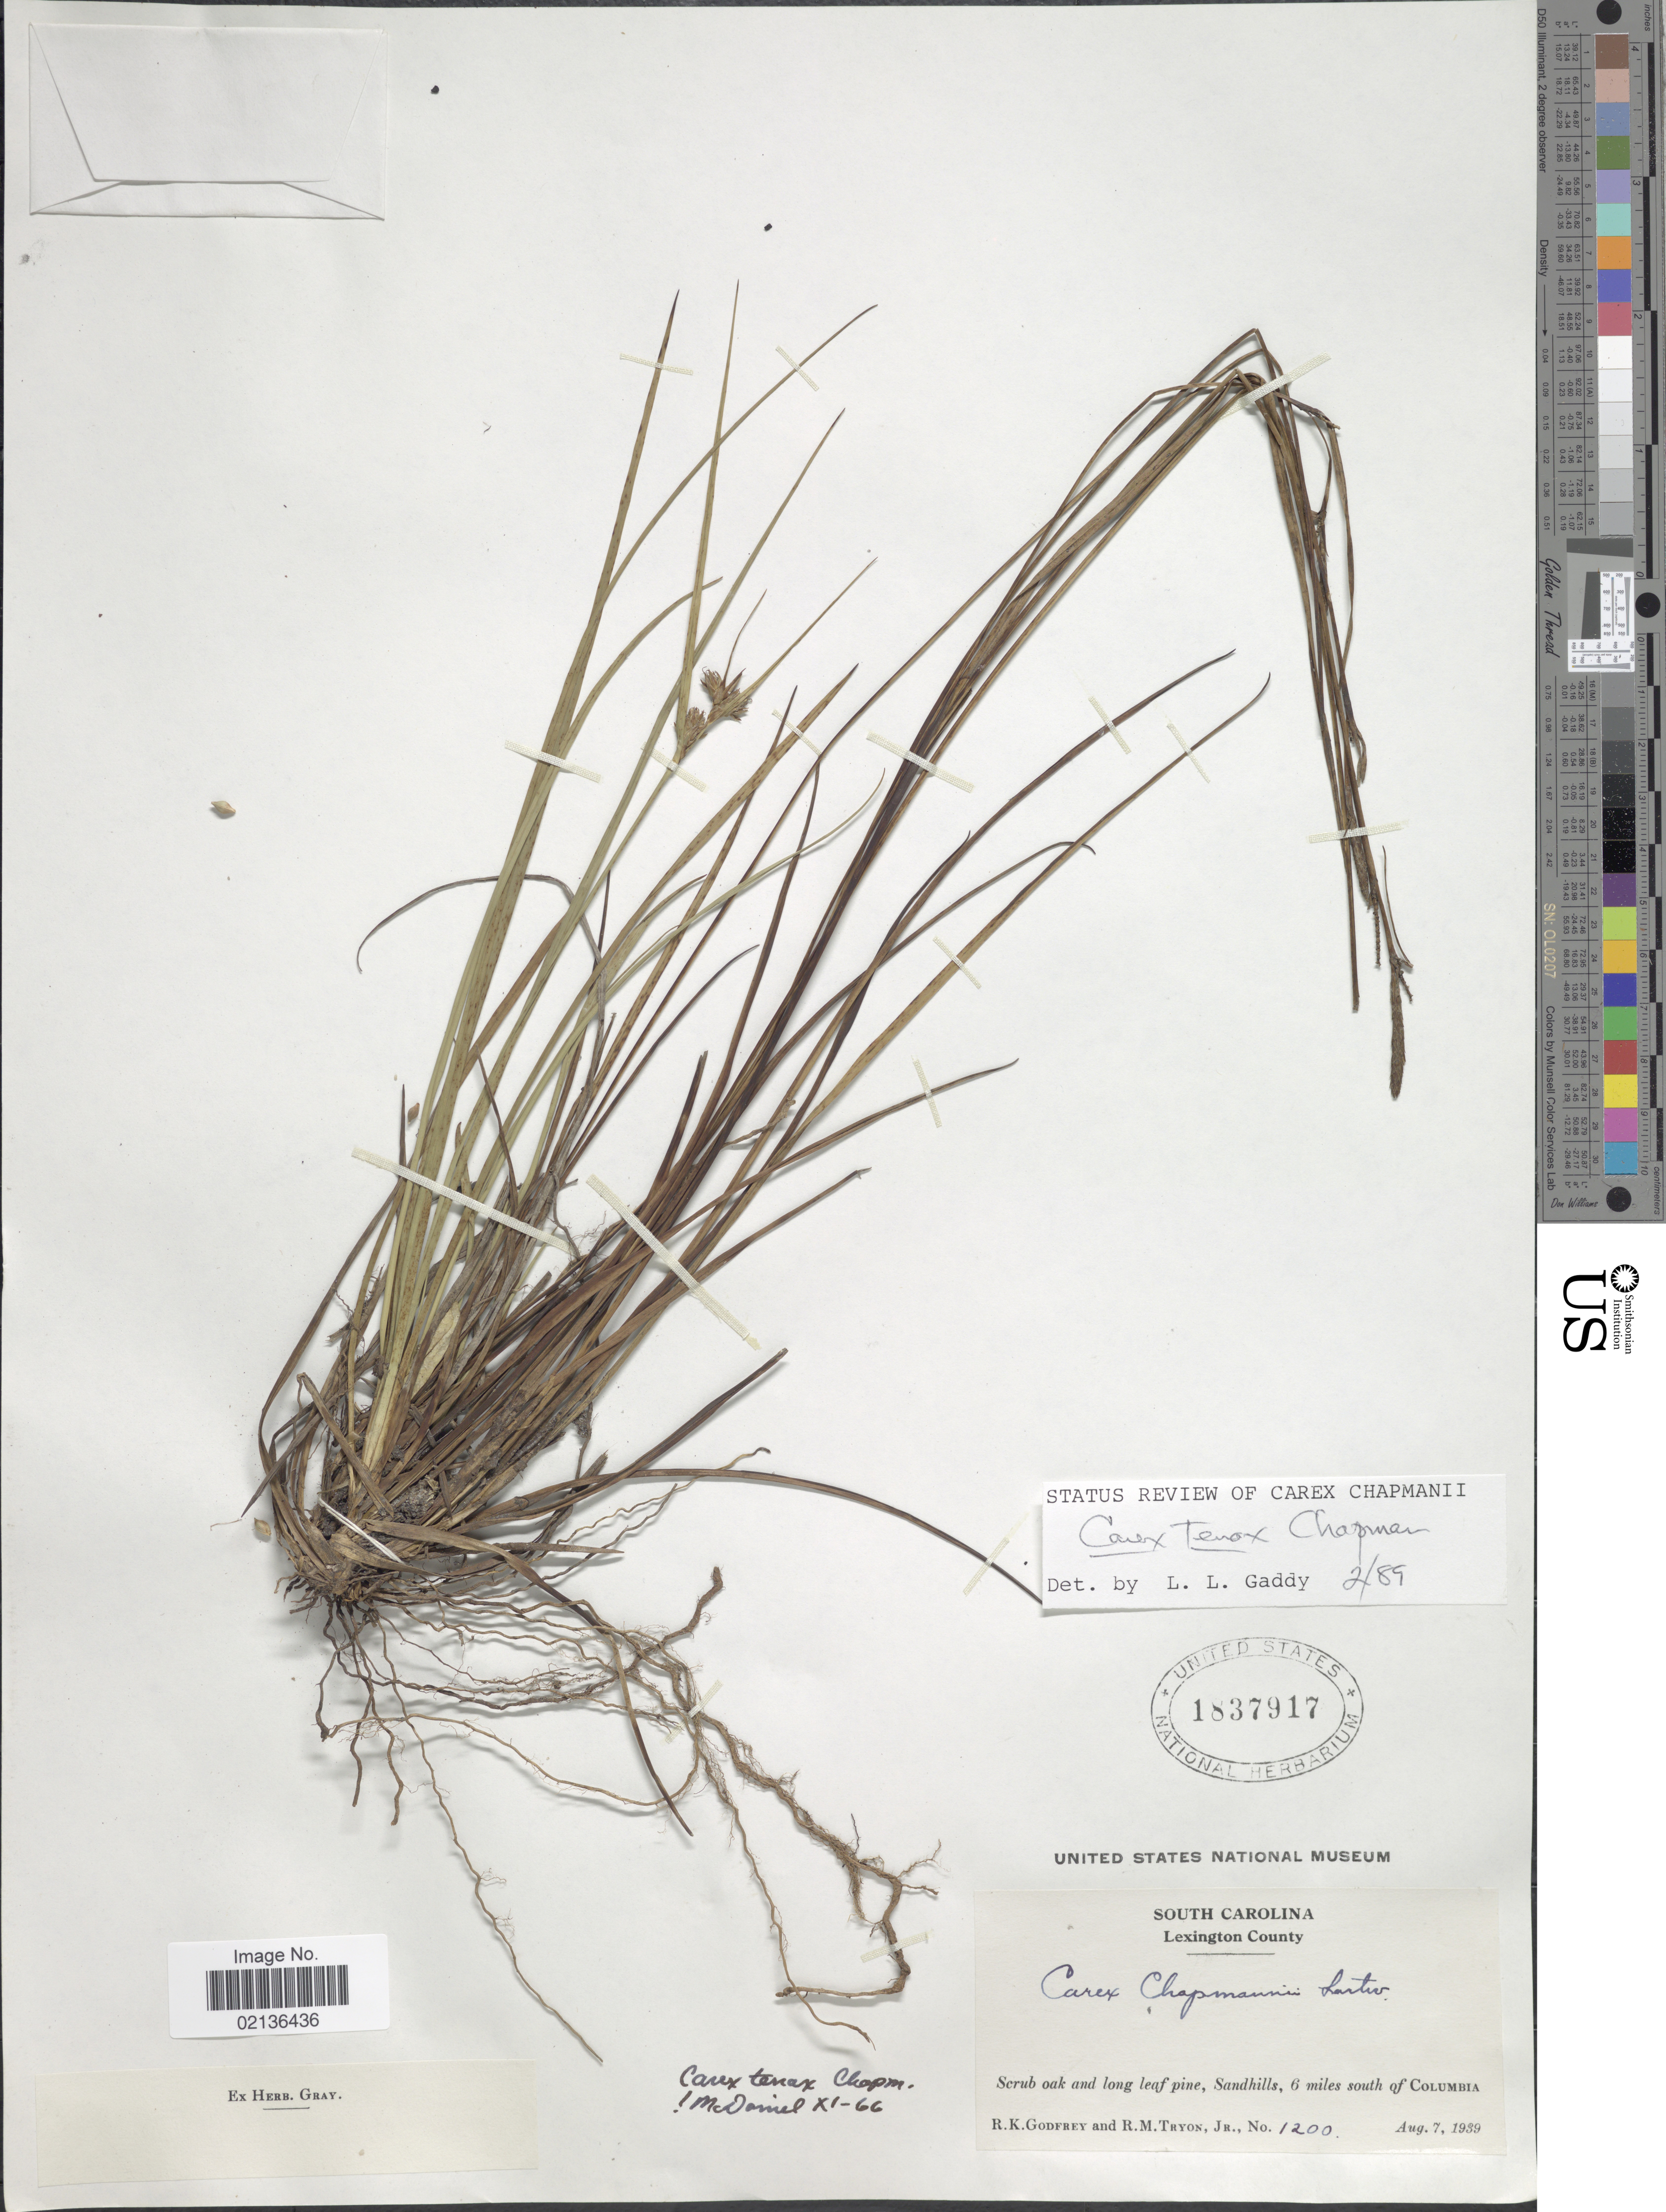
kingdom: Plantae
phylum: Tracheophyta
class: Liliopsida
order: Poales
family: Cyperaceae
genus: Carex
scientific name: Carex tenax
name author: Chapm. ex Dewey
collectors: R. K. Godfrey & R. M. Tryon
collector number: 1200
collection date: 1939-08-07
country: United States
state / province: South Carolina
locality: Scrub oak and long leaf pine, Sandhills, 6 miles south of Columbia, Lexington County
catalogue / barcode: US 1837917